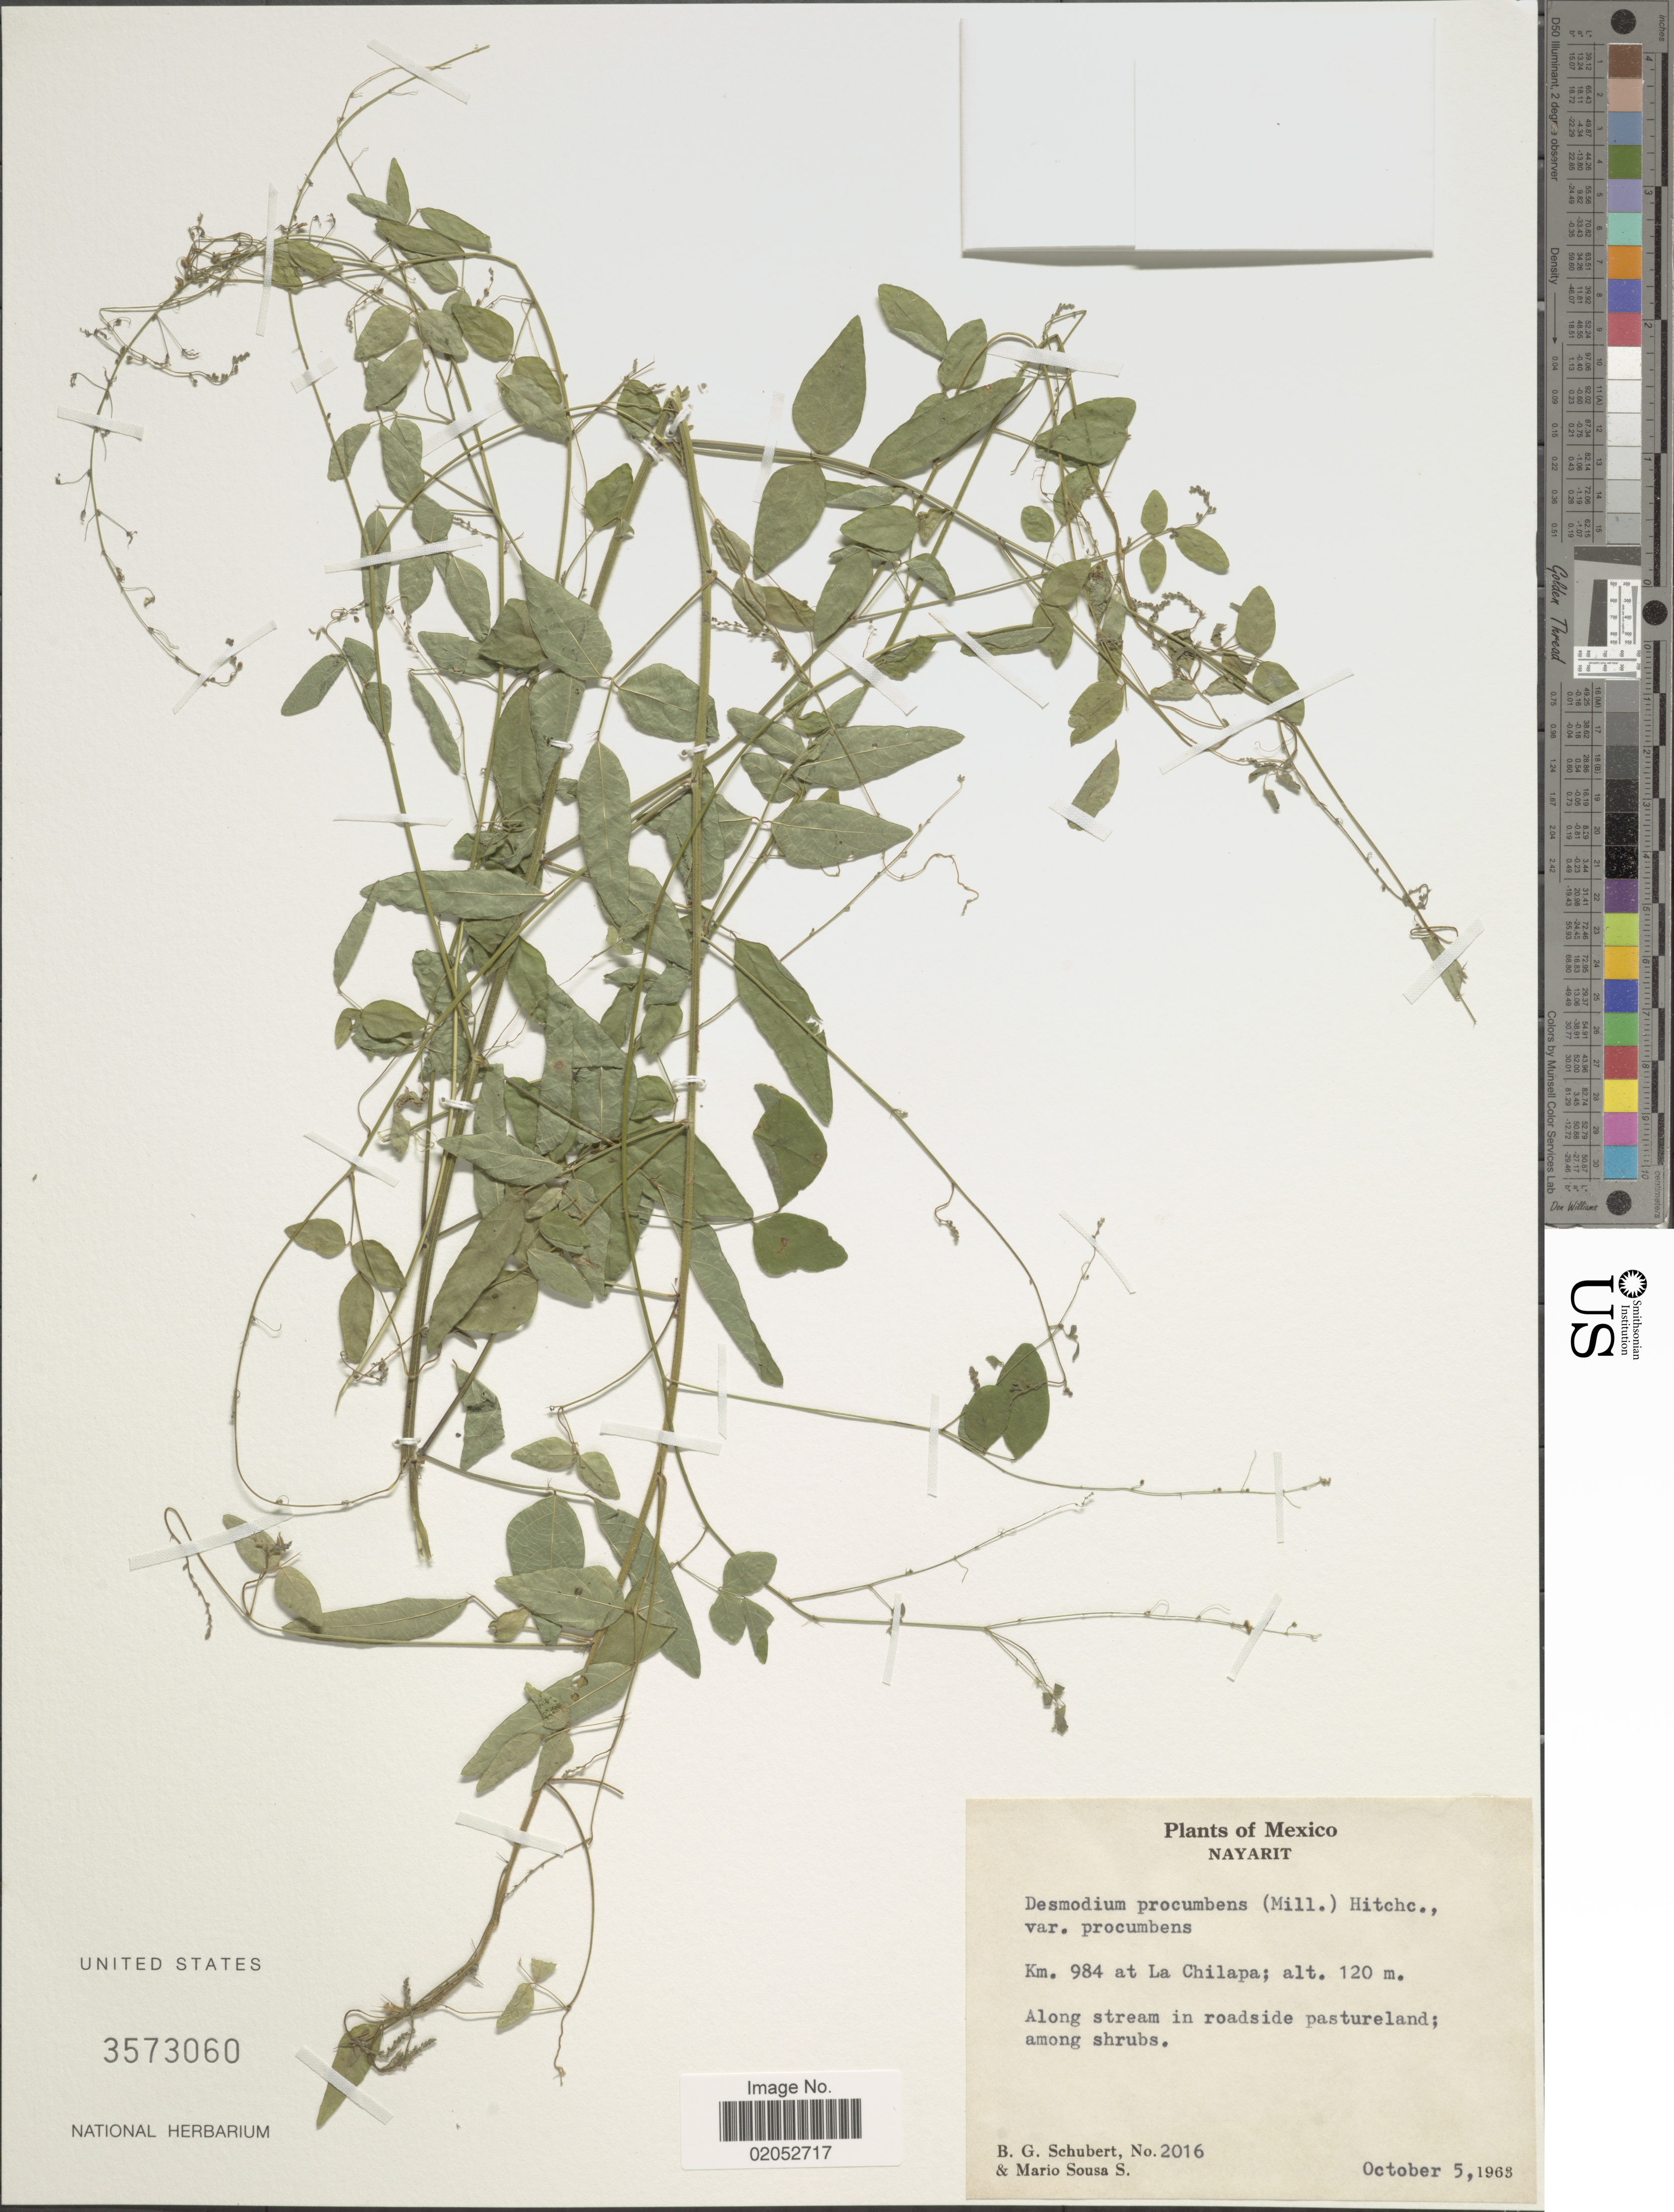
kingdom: Plantae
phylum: Tracheophyta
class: Magnoliopsida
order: Fabales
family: Fabaceae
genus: Desmodium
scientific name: Desmodium procumbens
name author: (Mill.) Hitchc.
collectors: B. Schubert & M. Sousa S.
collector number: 2016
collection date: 1963-10-05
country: Mexico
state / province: Nayarit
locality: Km. 984 at La Chilapa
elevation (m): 120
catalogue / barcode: US 3573060